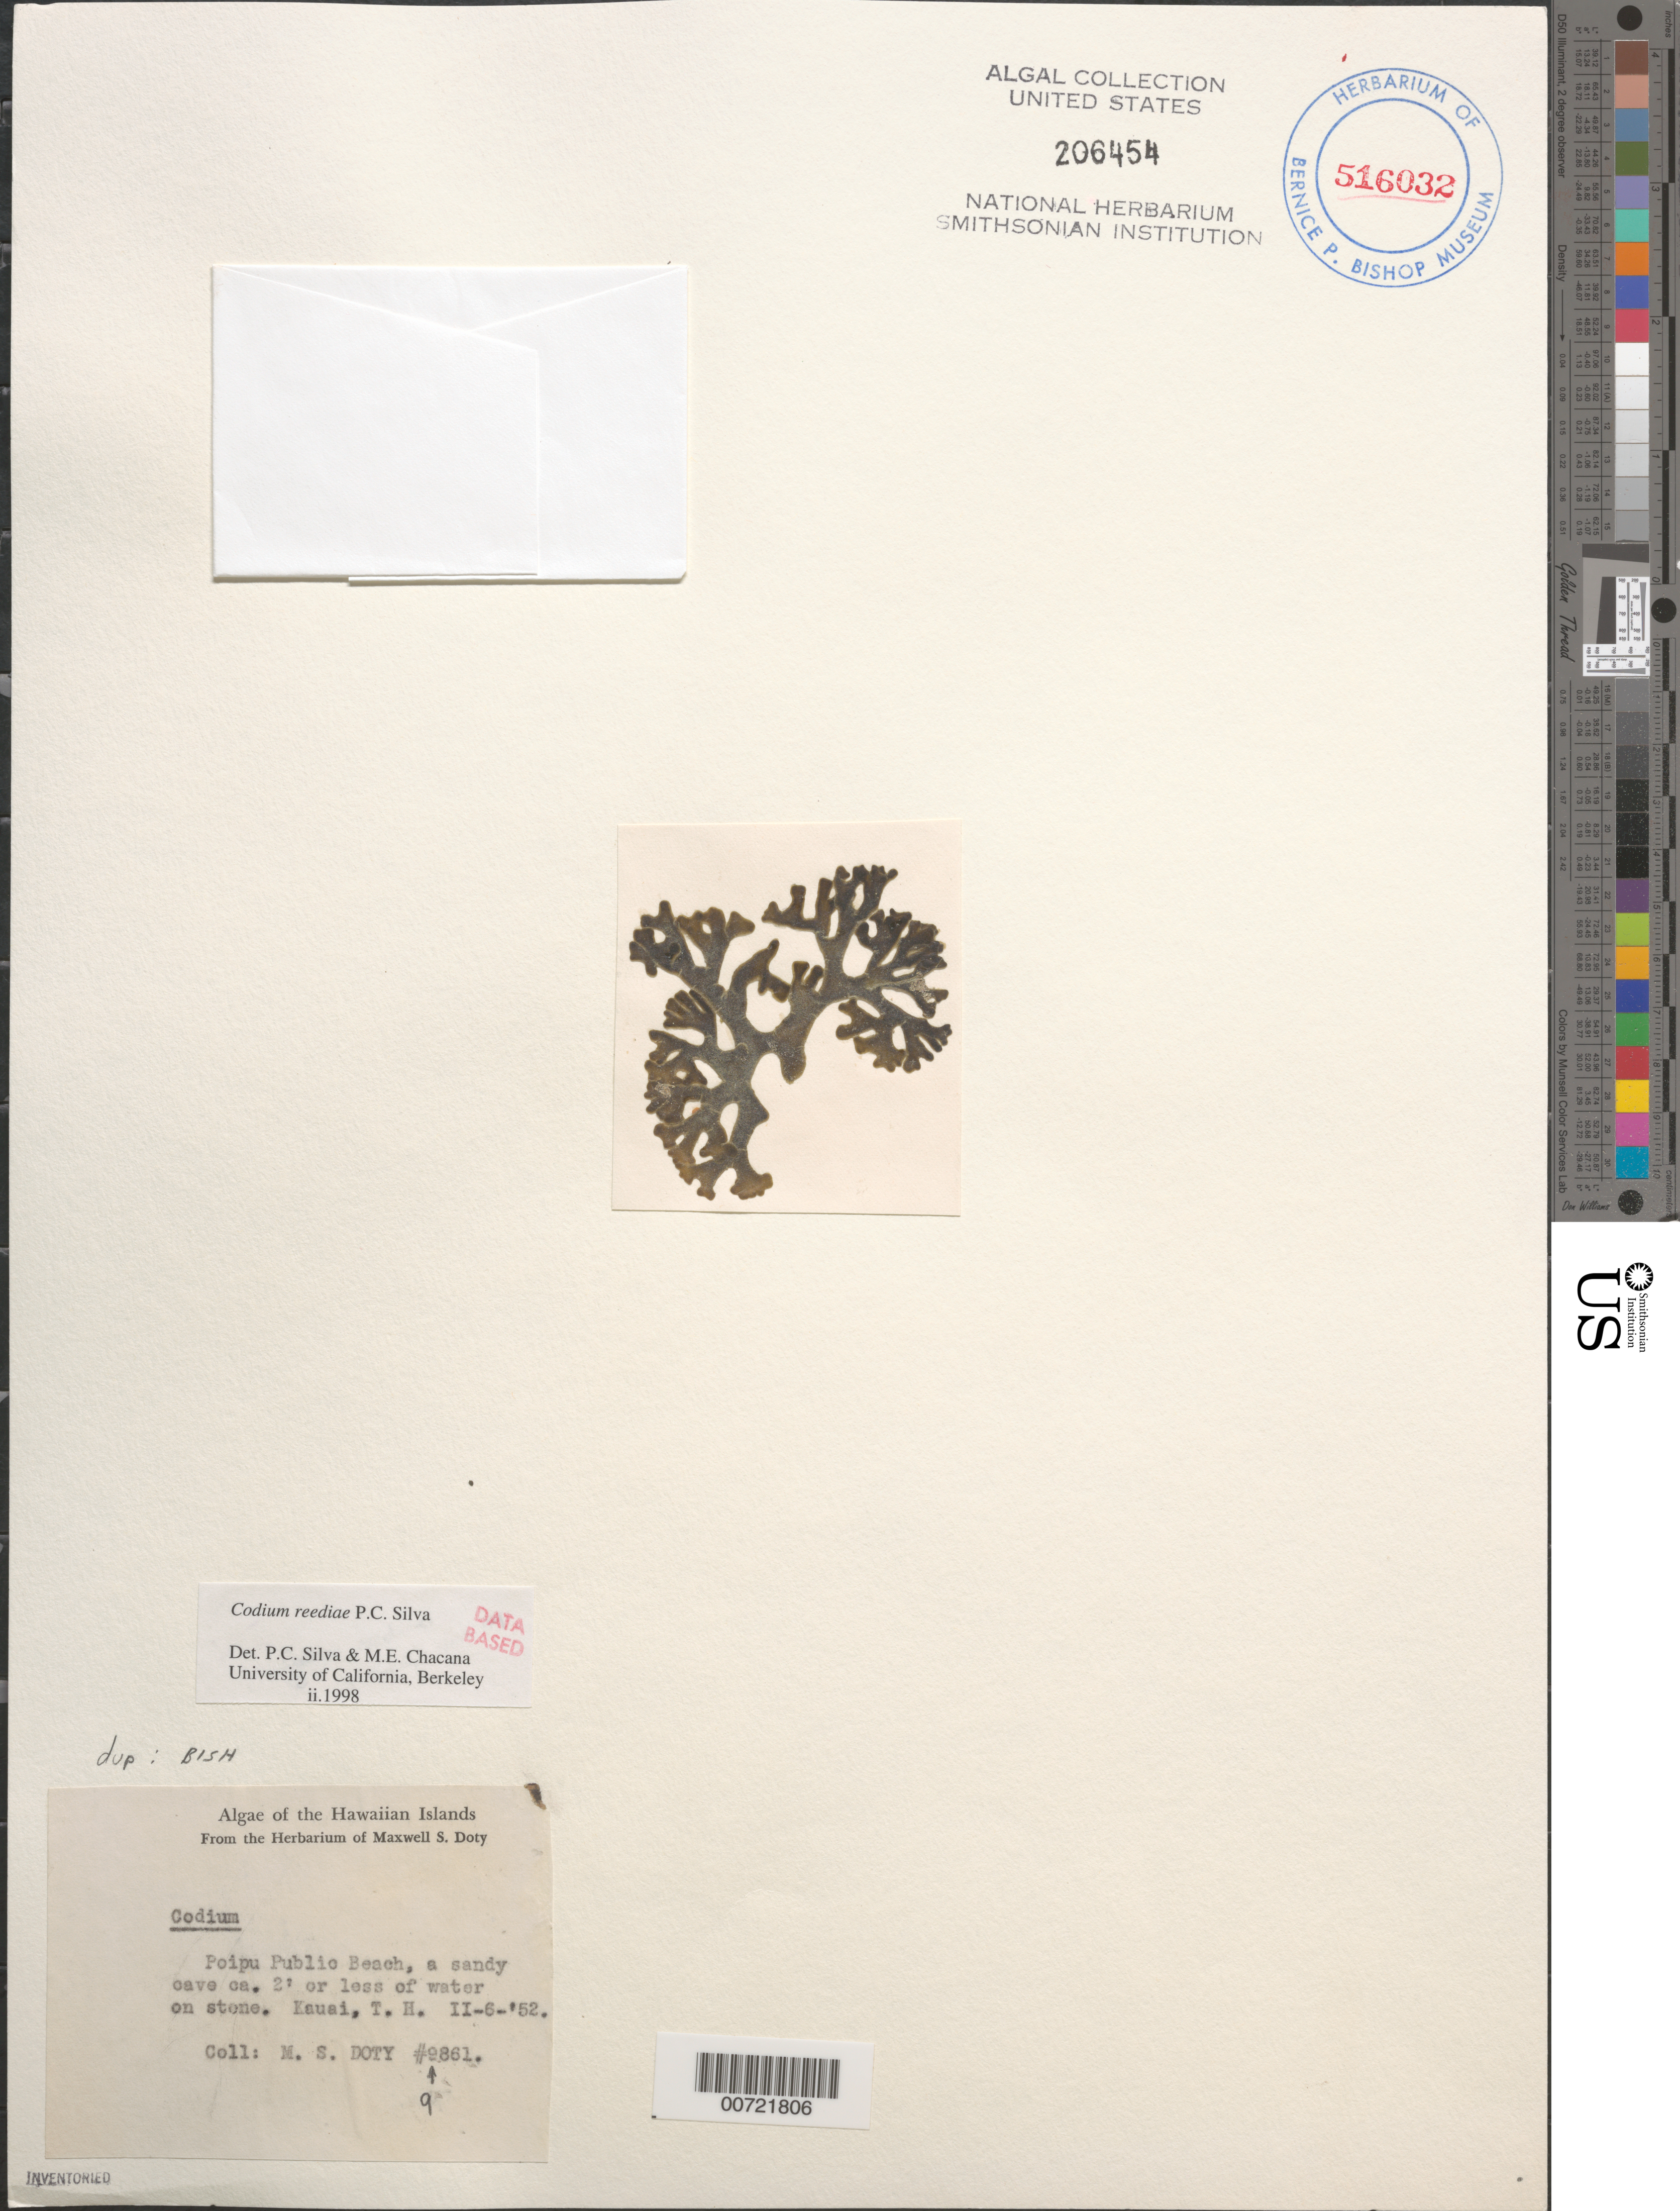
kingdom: Plantae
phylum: Chlorophyta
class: Ulvophyceae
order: Bryopsidales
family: Codiaceae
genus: Codium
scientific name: Codium reediae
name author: P.C. Silva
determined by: Pedroche, F. F.; Silva, P. C.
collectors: M. S. Doty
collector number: MSD 9861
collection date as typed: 06 Feb 1952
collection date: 1952-02-06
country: United States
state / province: Hawaii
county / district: Kauai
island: Kaua'i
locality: Poipu Public Beach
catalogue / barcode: US 206454